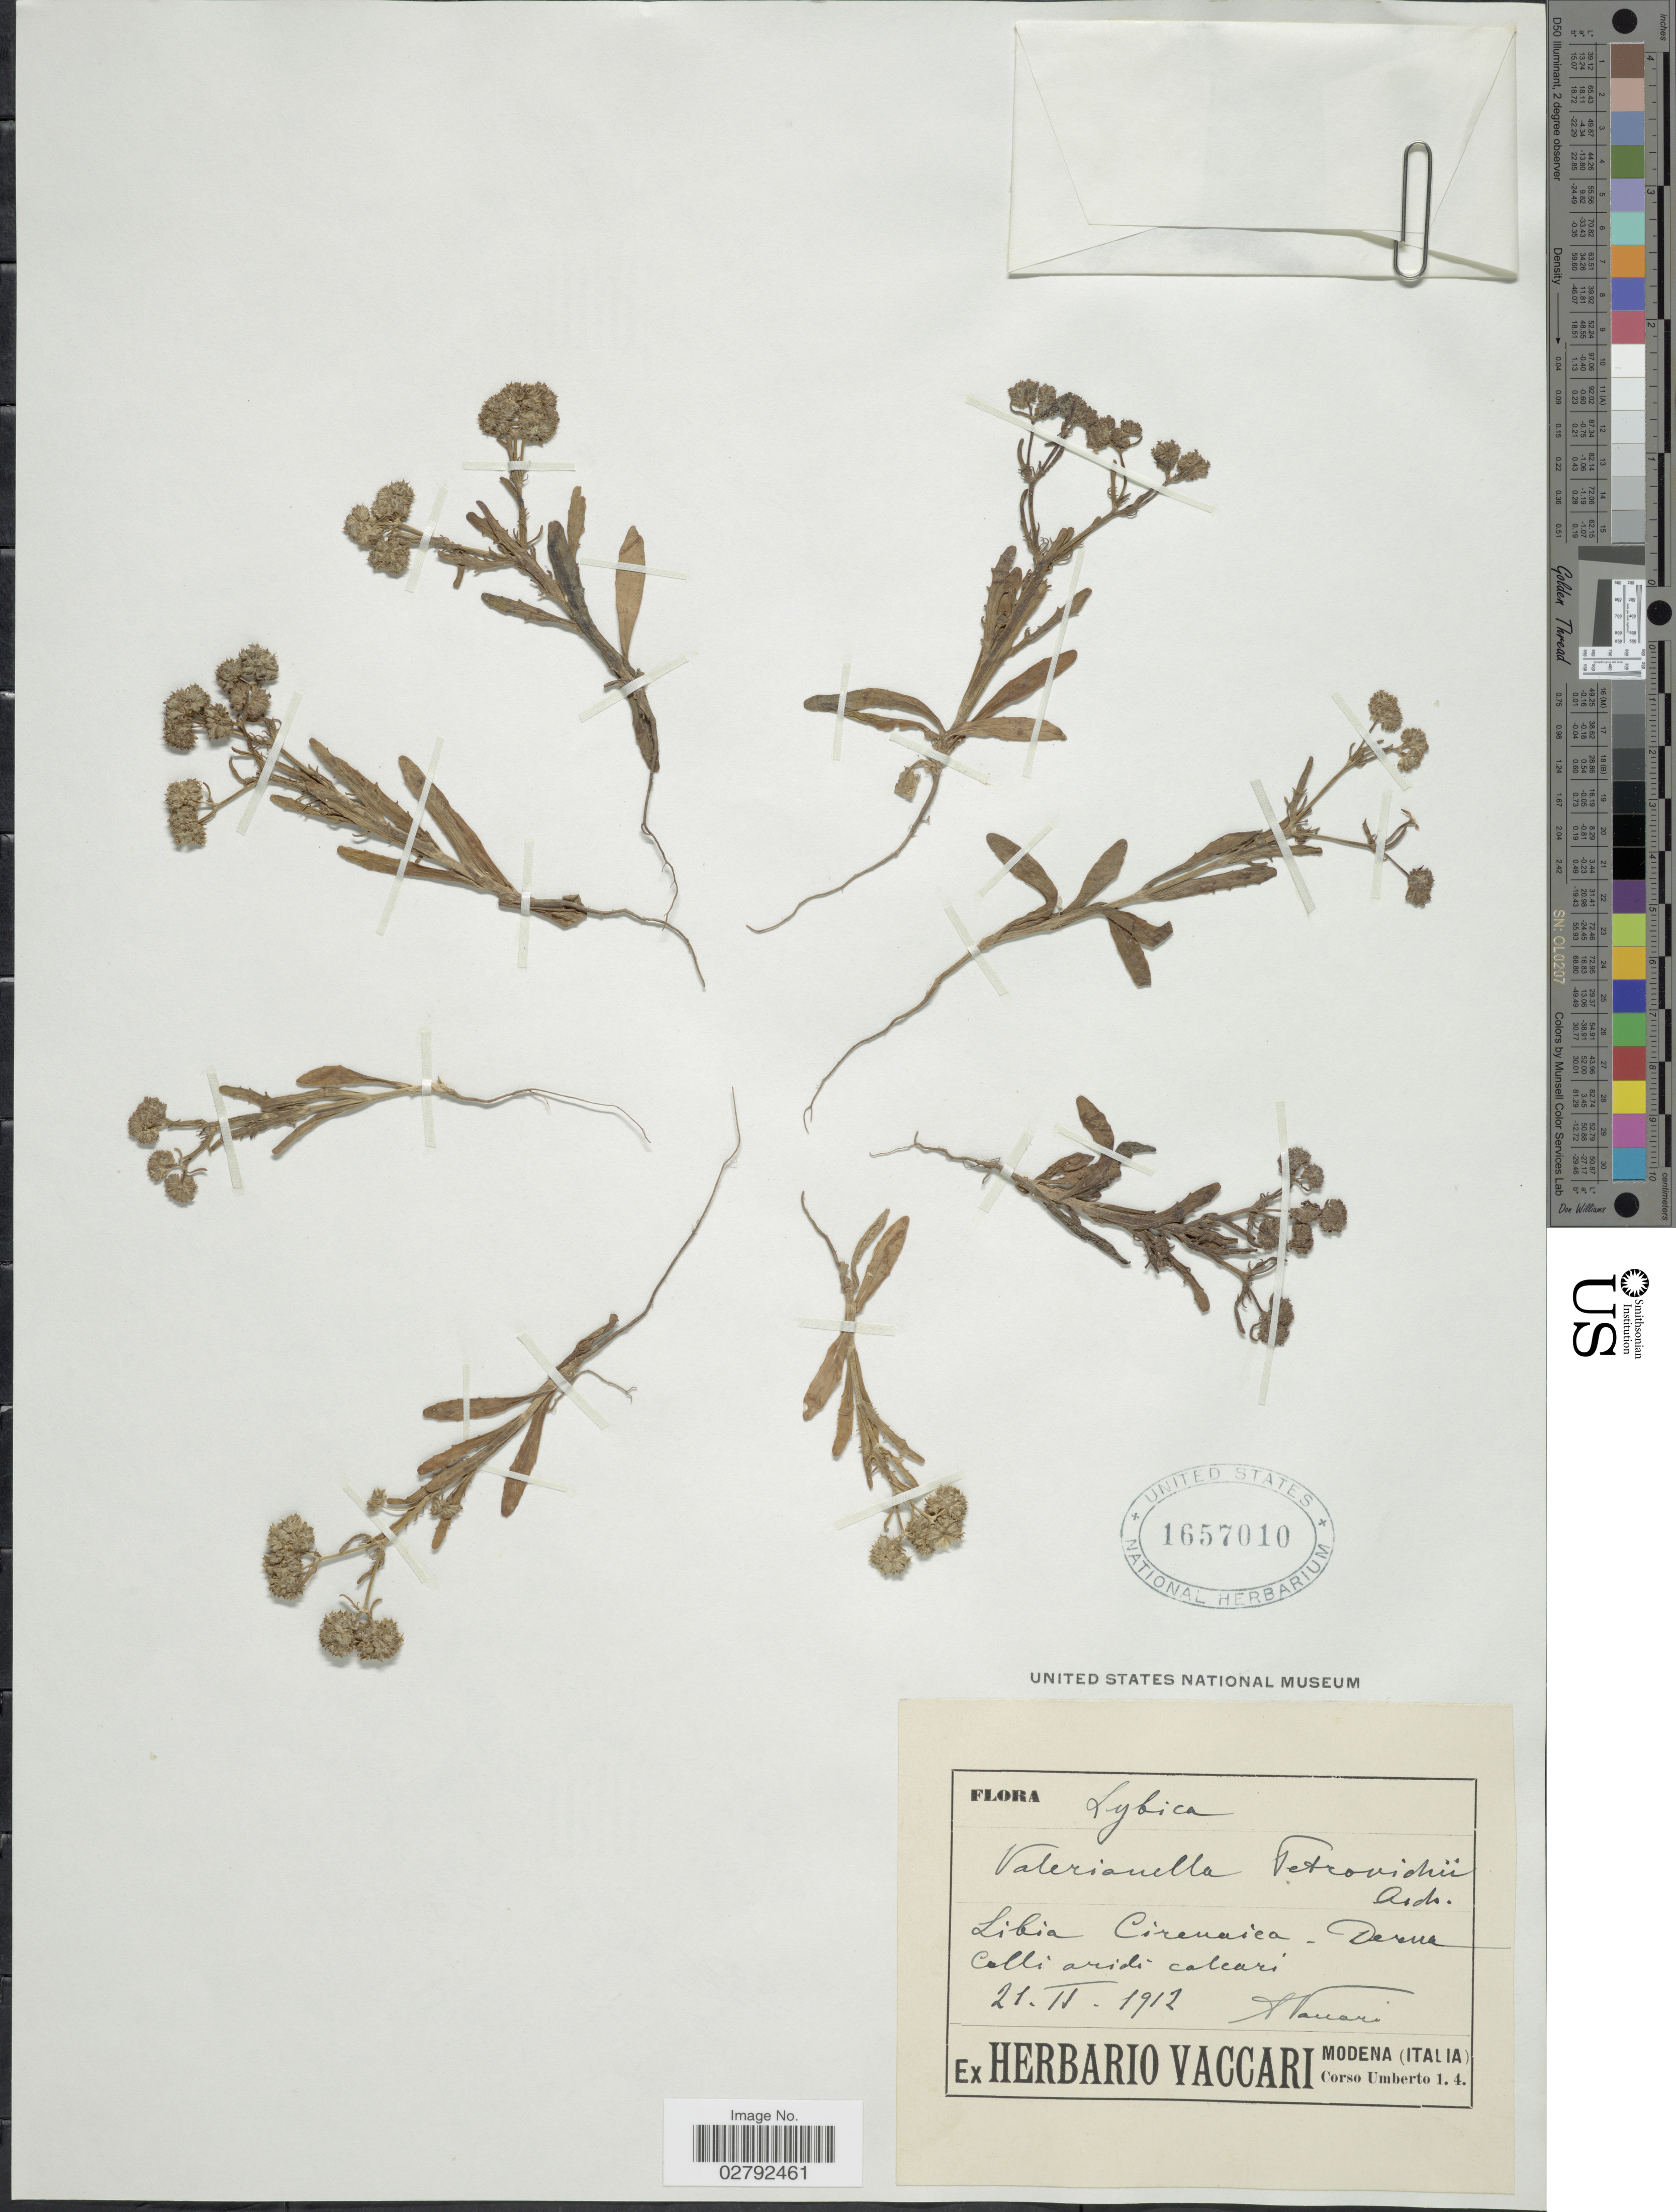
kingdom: Plantae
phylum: Tracheophyta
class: Magnoliopsida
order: Dipsacales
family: Caprifoliaceae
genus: Valerianella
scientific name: Valerianella petrovichii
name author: Asch. ex Rohlfs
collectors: A. Vaccari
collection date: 1912-02-21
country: Libya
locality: Libia Cirenaica - Derna Colli aridi-calcari.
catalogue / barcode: US 1657010